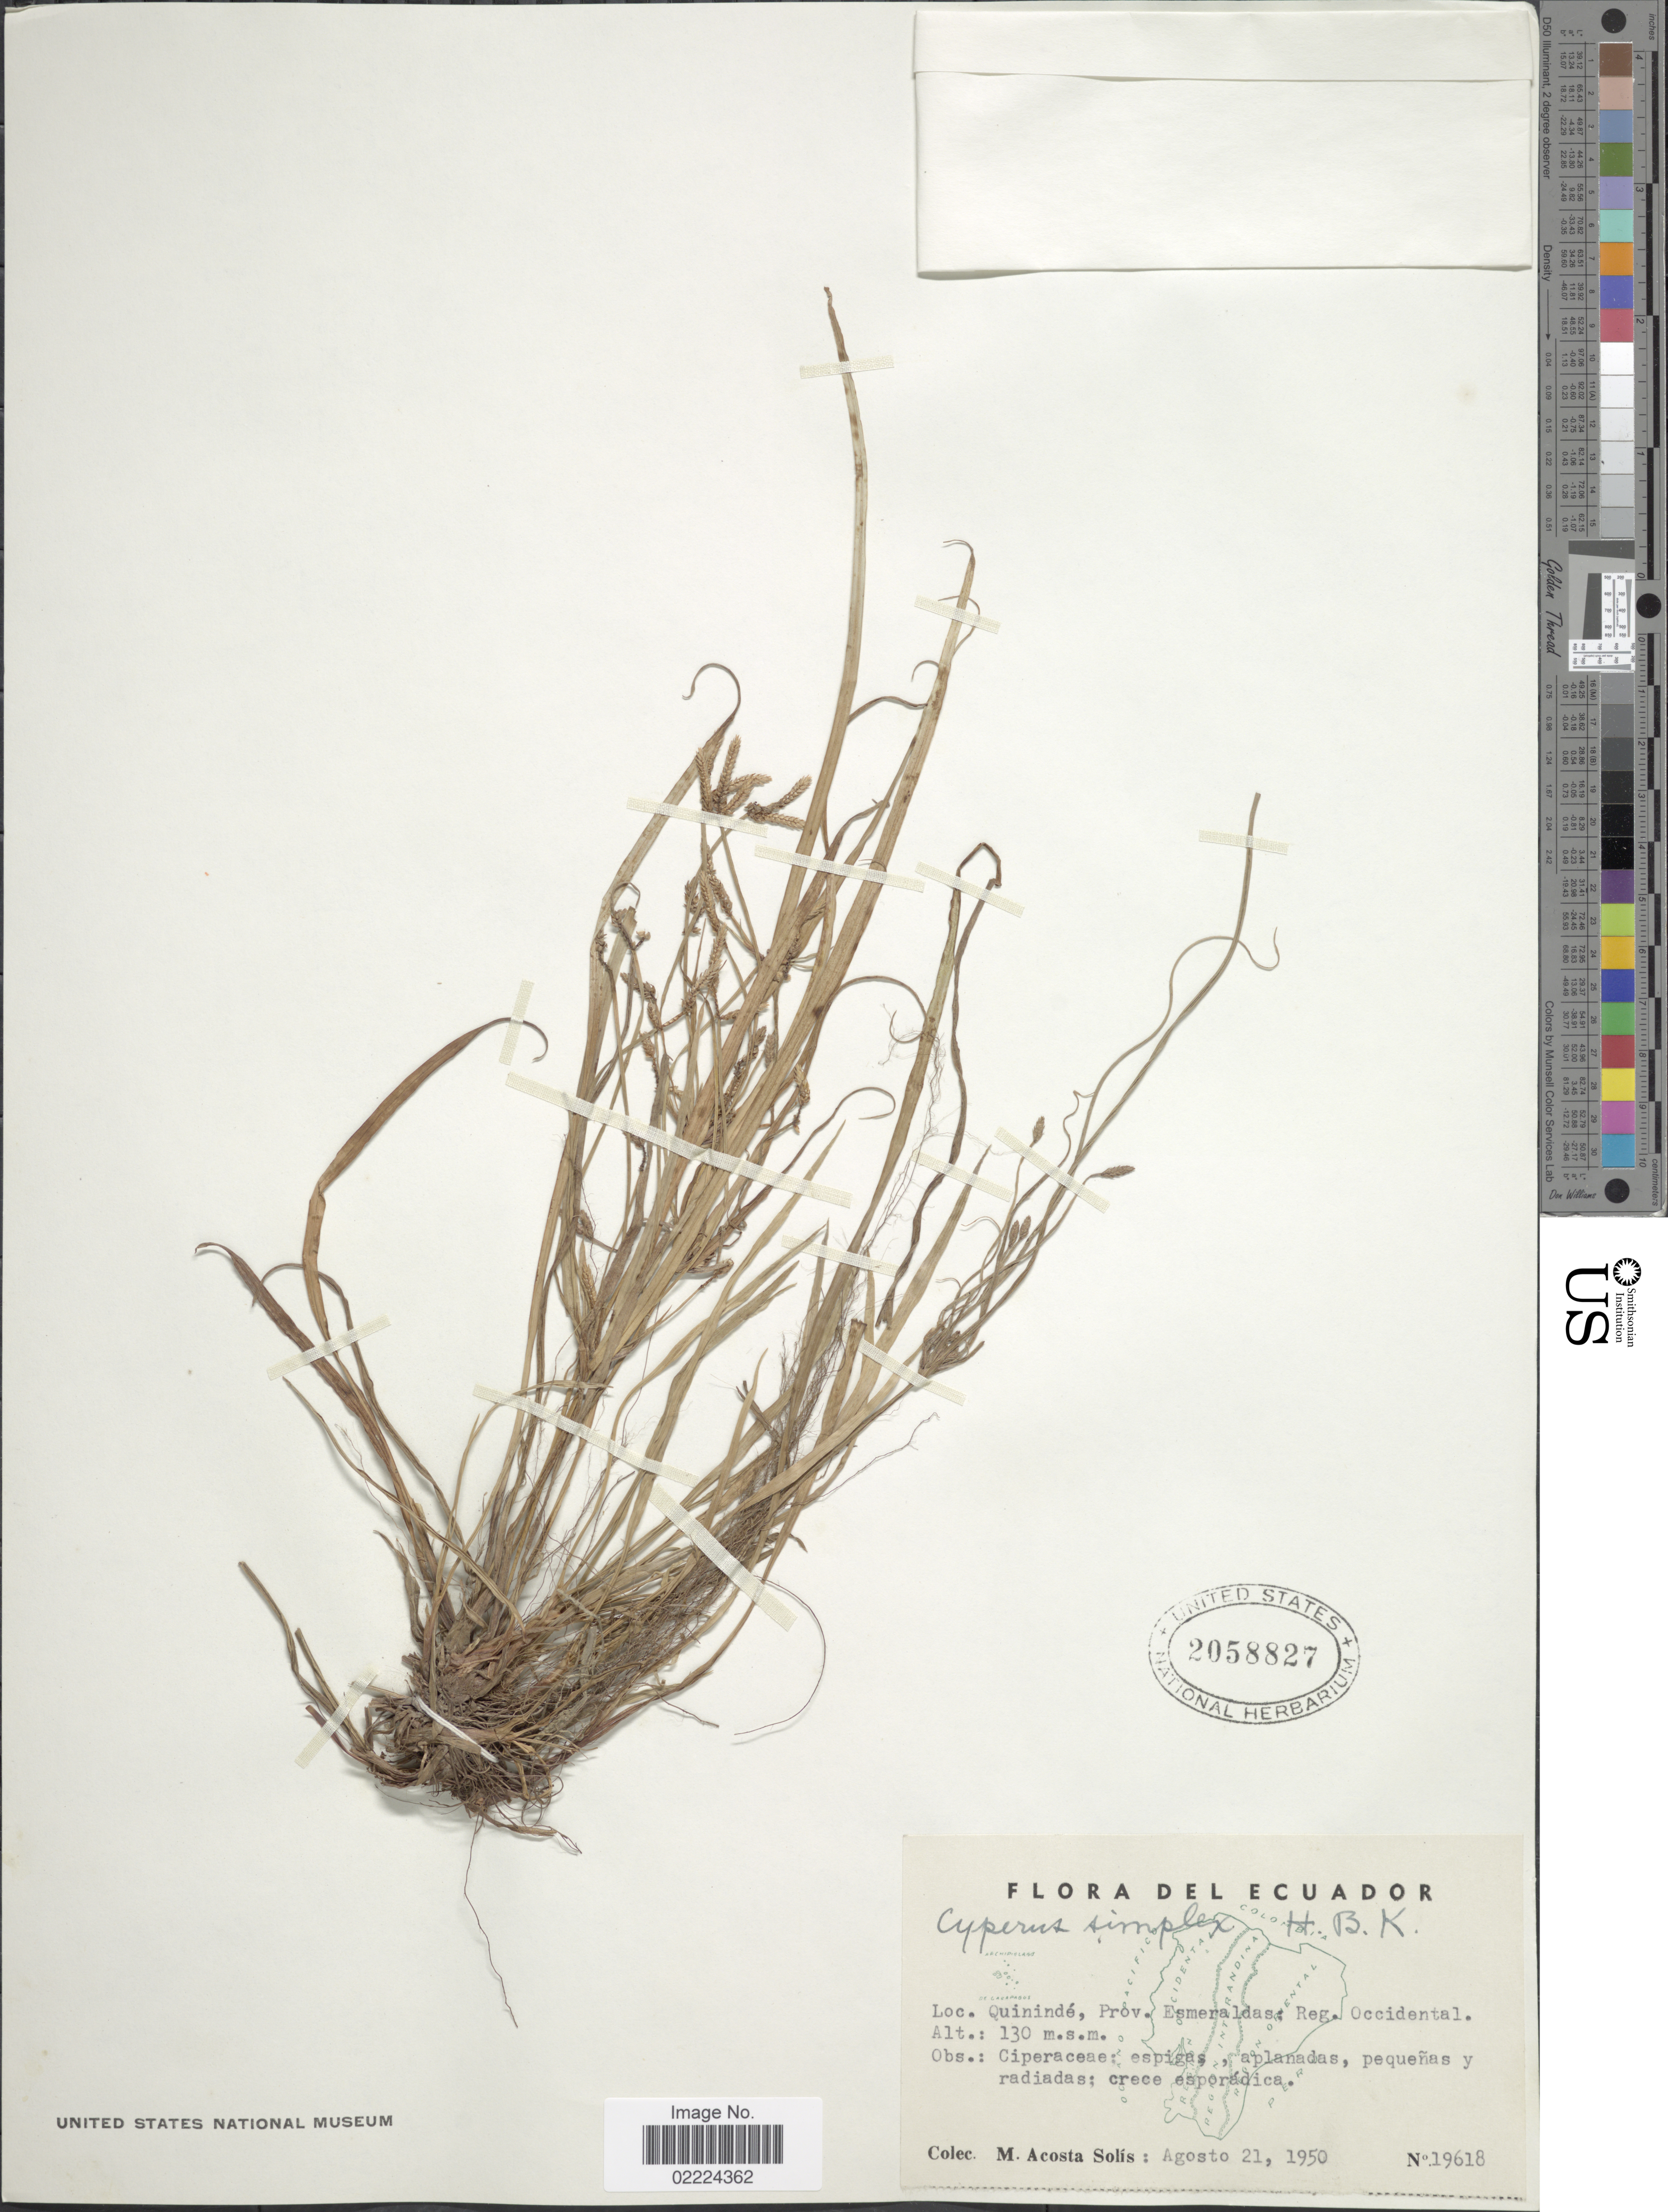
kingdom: Plantae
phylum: Tracheophyta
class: Liliopsida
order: Poales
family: Cyperaceae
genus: Cyperus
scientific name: Cyperus simplex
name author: Kunth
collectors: M. Acosta Solis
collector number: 19618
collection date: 1950-08-21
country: Ecuador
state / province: Esmeraldas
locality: Quininde. Reg. Occidental.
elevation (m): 130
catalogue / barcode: US 2058827